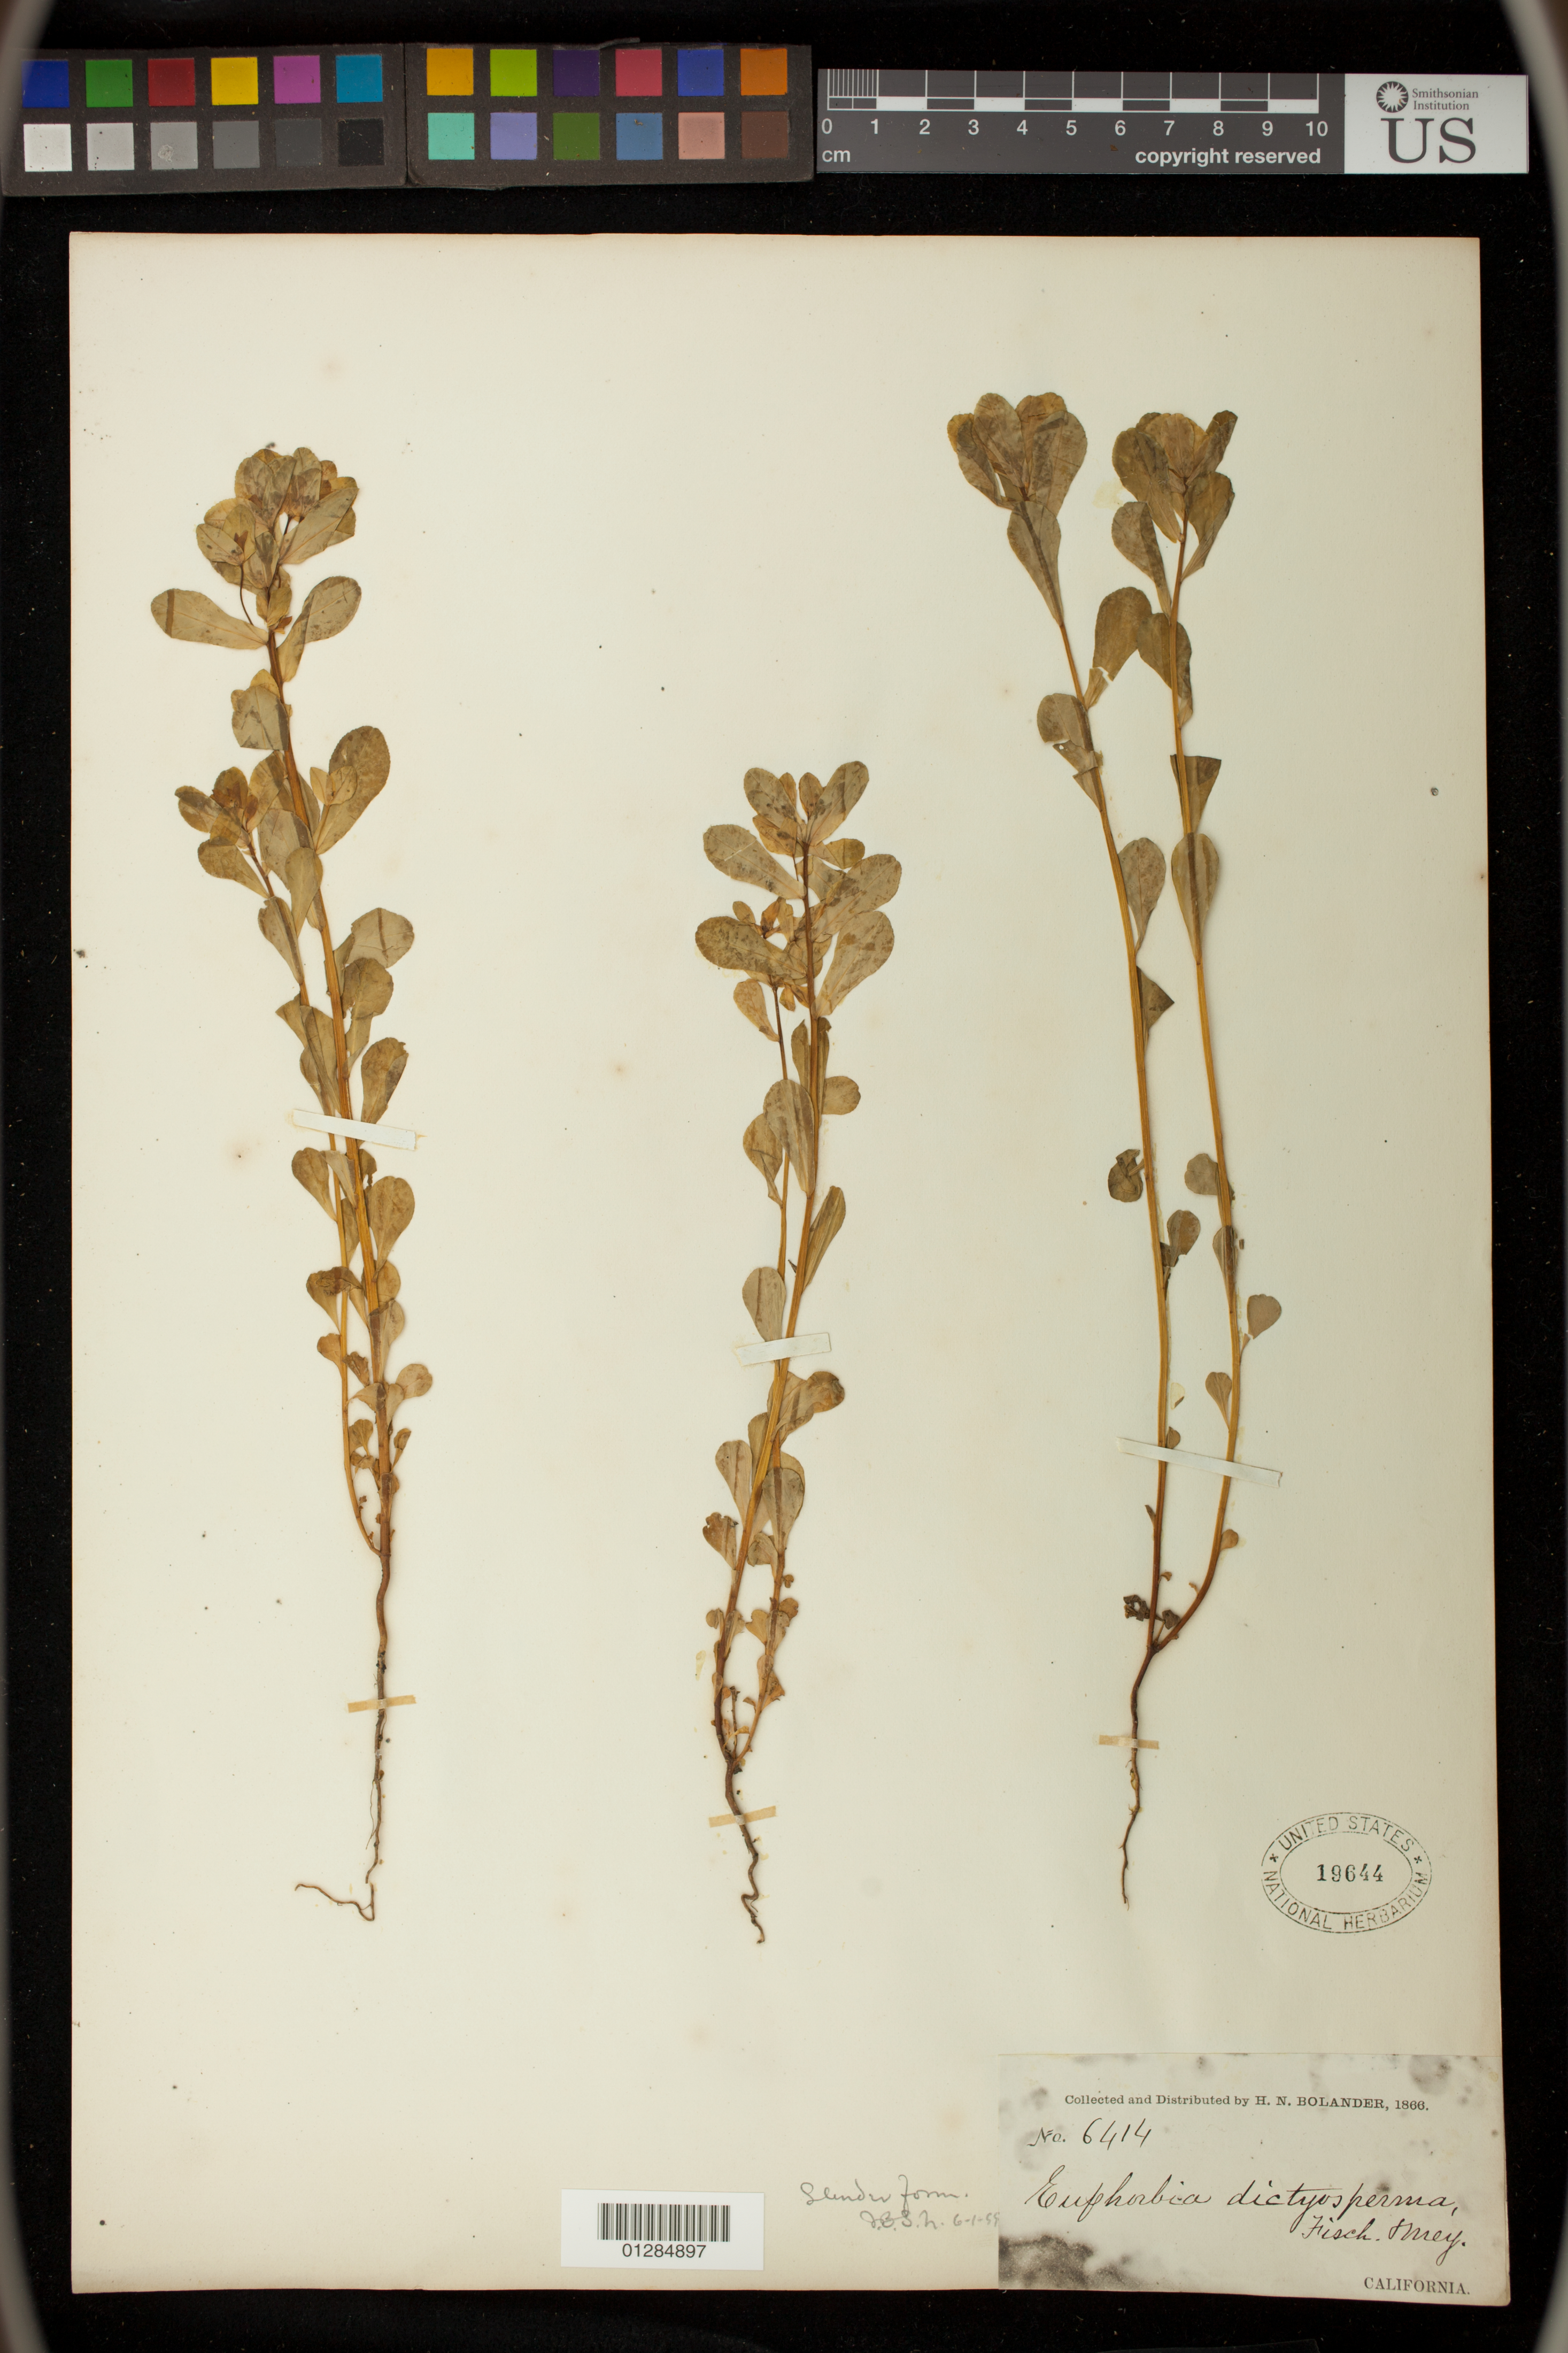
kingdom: Plantae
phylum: Tracheophyta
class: Magnoliopsida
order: Malpighiales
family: Euphorbiaceae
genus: Euphorbia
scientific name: Euphorbia spathulata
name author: Lam.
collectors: H. Bolander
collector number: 6414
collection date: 1866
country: United States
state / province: California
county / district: Mariposa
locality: Clark's Yosemite National Park.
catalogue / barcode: US 19644